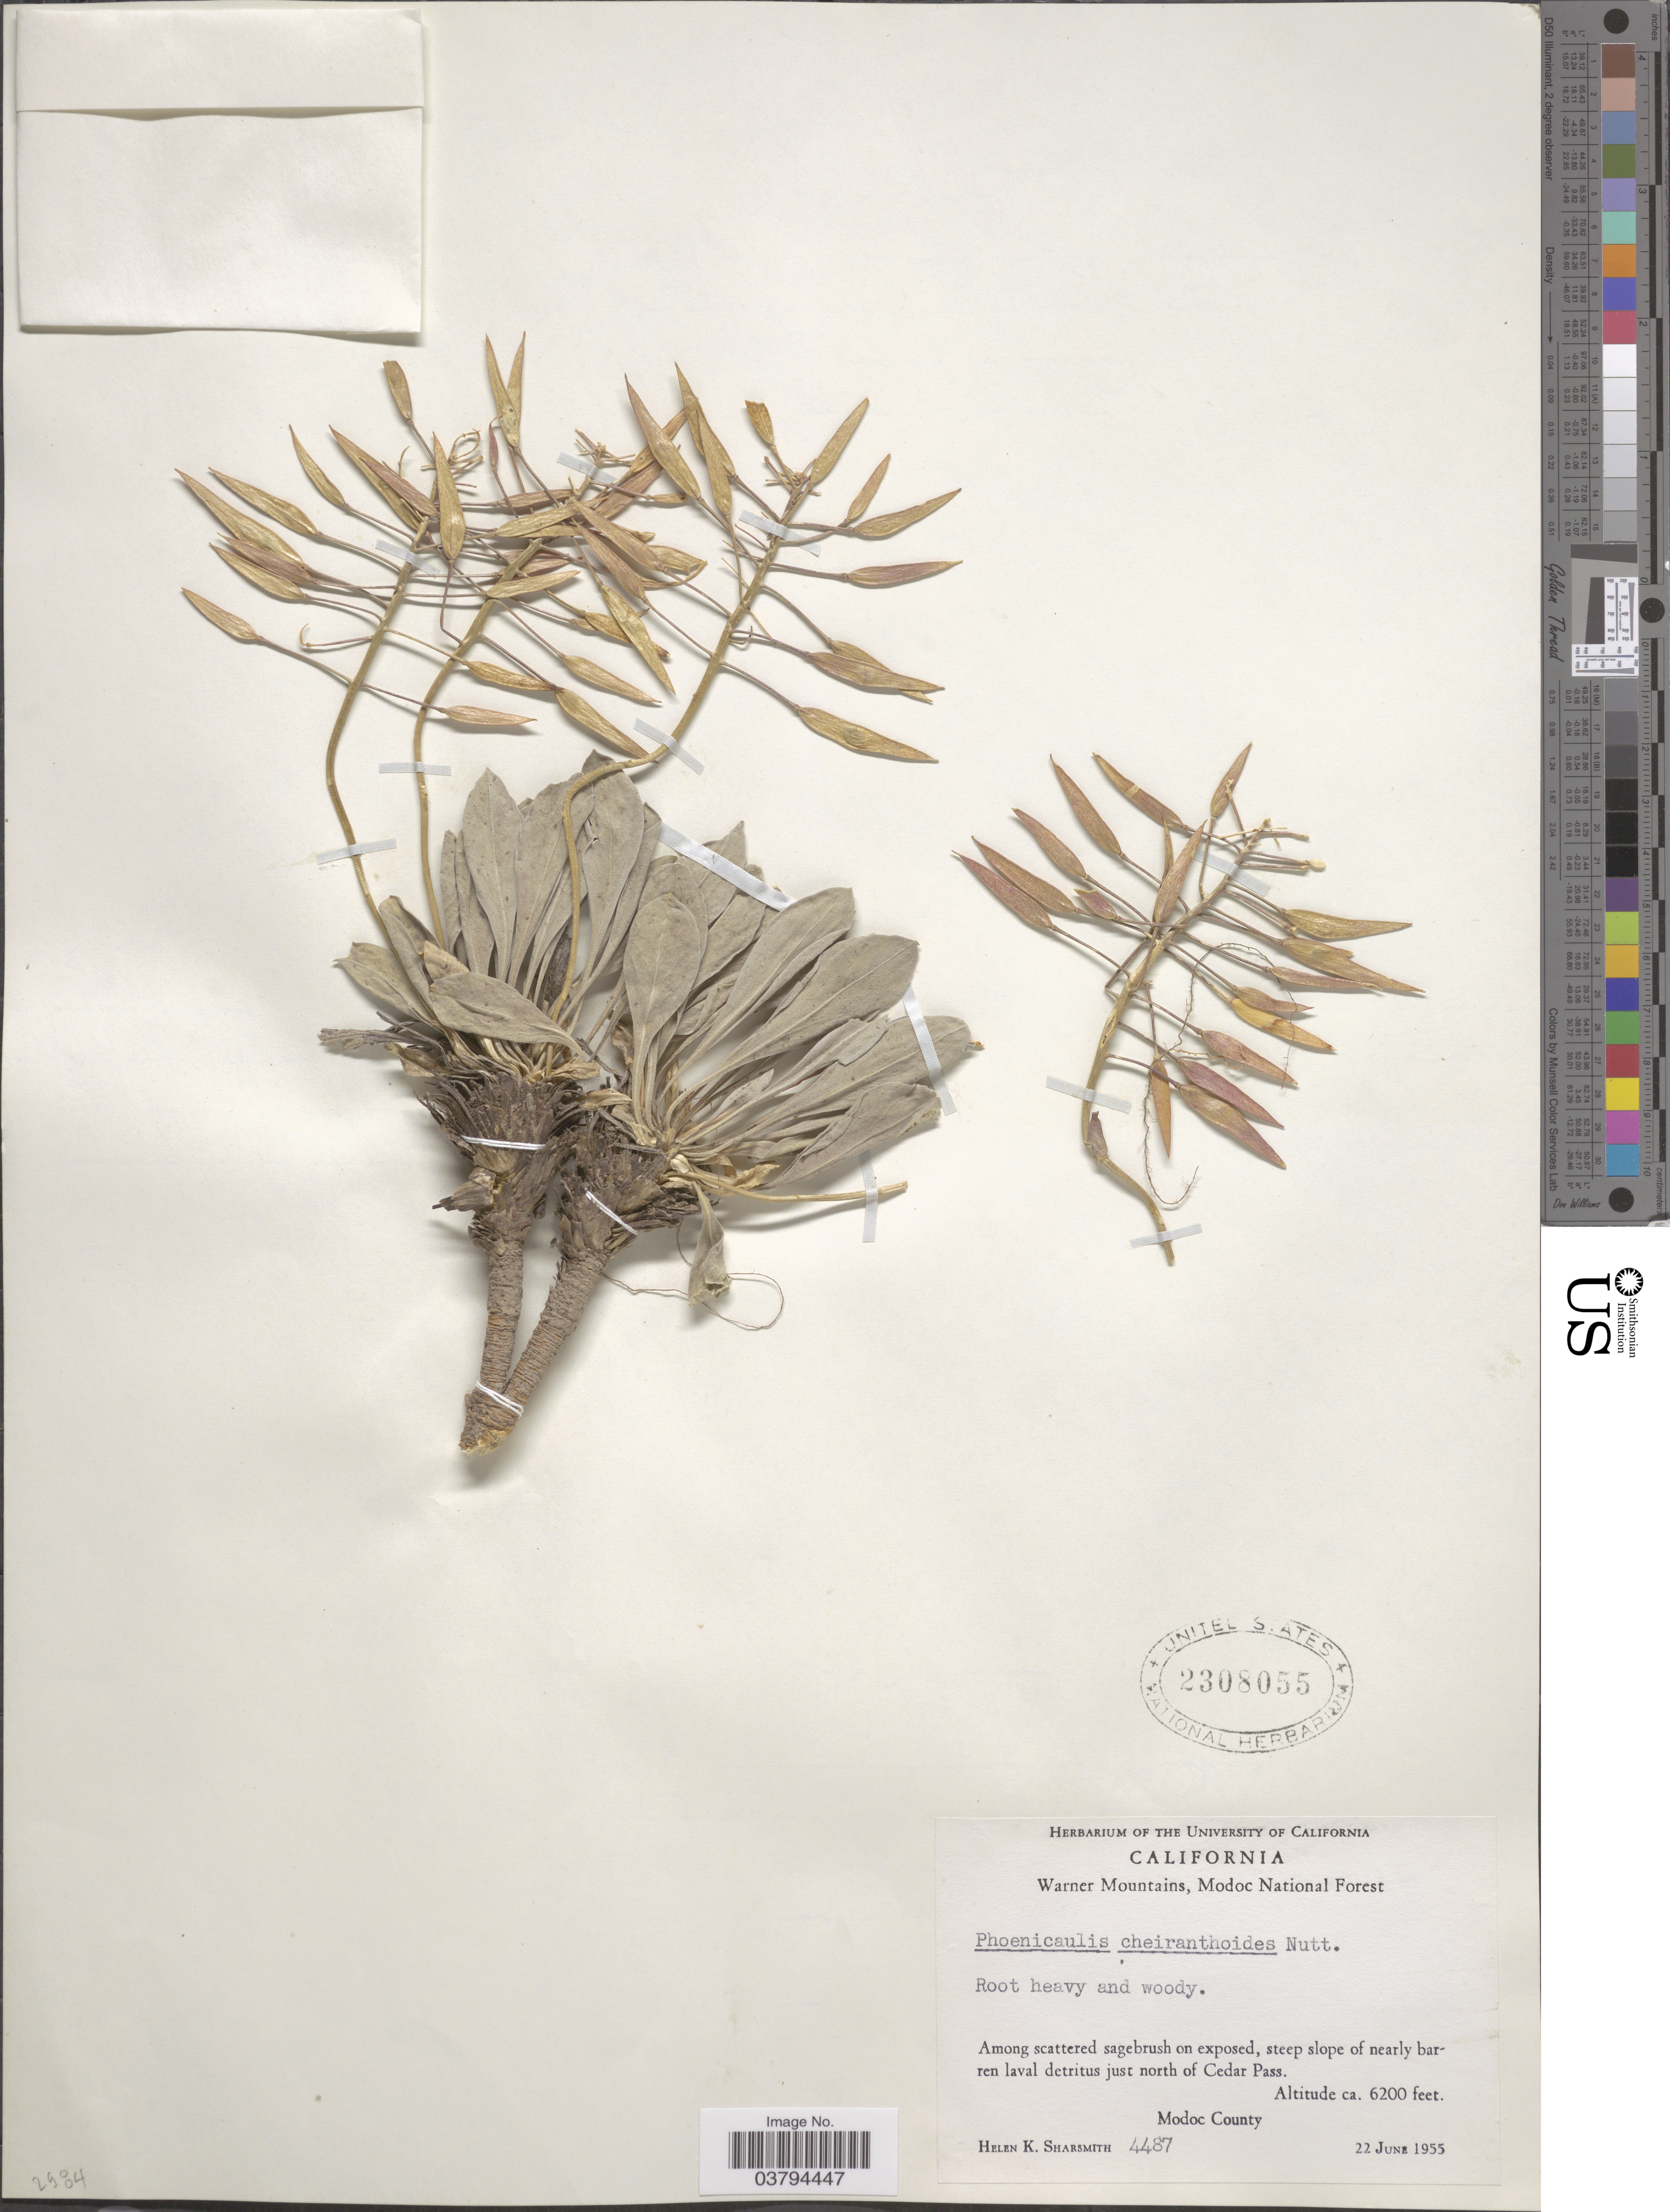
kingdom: Plantae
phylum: Tracheophyta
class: Magnoliopsida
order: Brassicales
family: Brassicaceae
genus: Phoenicaulis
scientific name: Phoenicaulis cheiranthoides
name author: Nutt.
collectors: H. Sharsmith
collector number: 4487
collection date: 1955-06-22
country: United States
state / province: California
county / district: Modoc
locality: Warner Mountains, Modoc National Forest. North of Cedar Pass. Modoc County.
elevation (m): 1890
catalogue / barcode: US 2308055